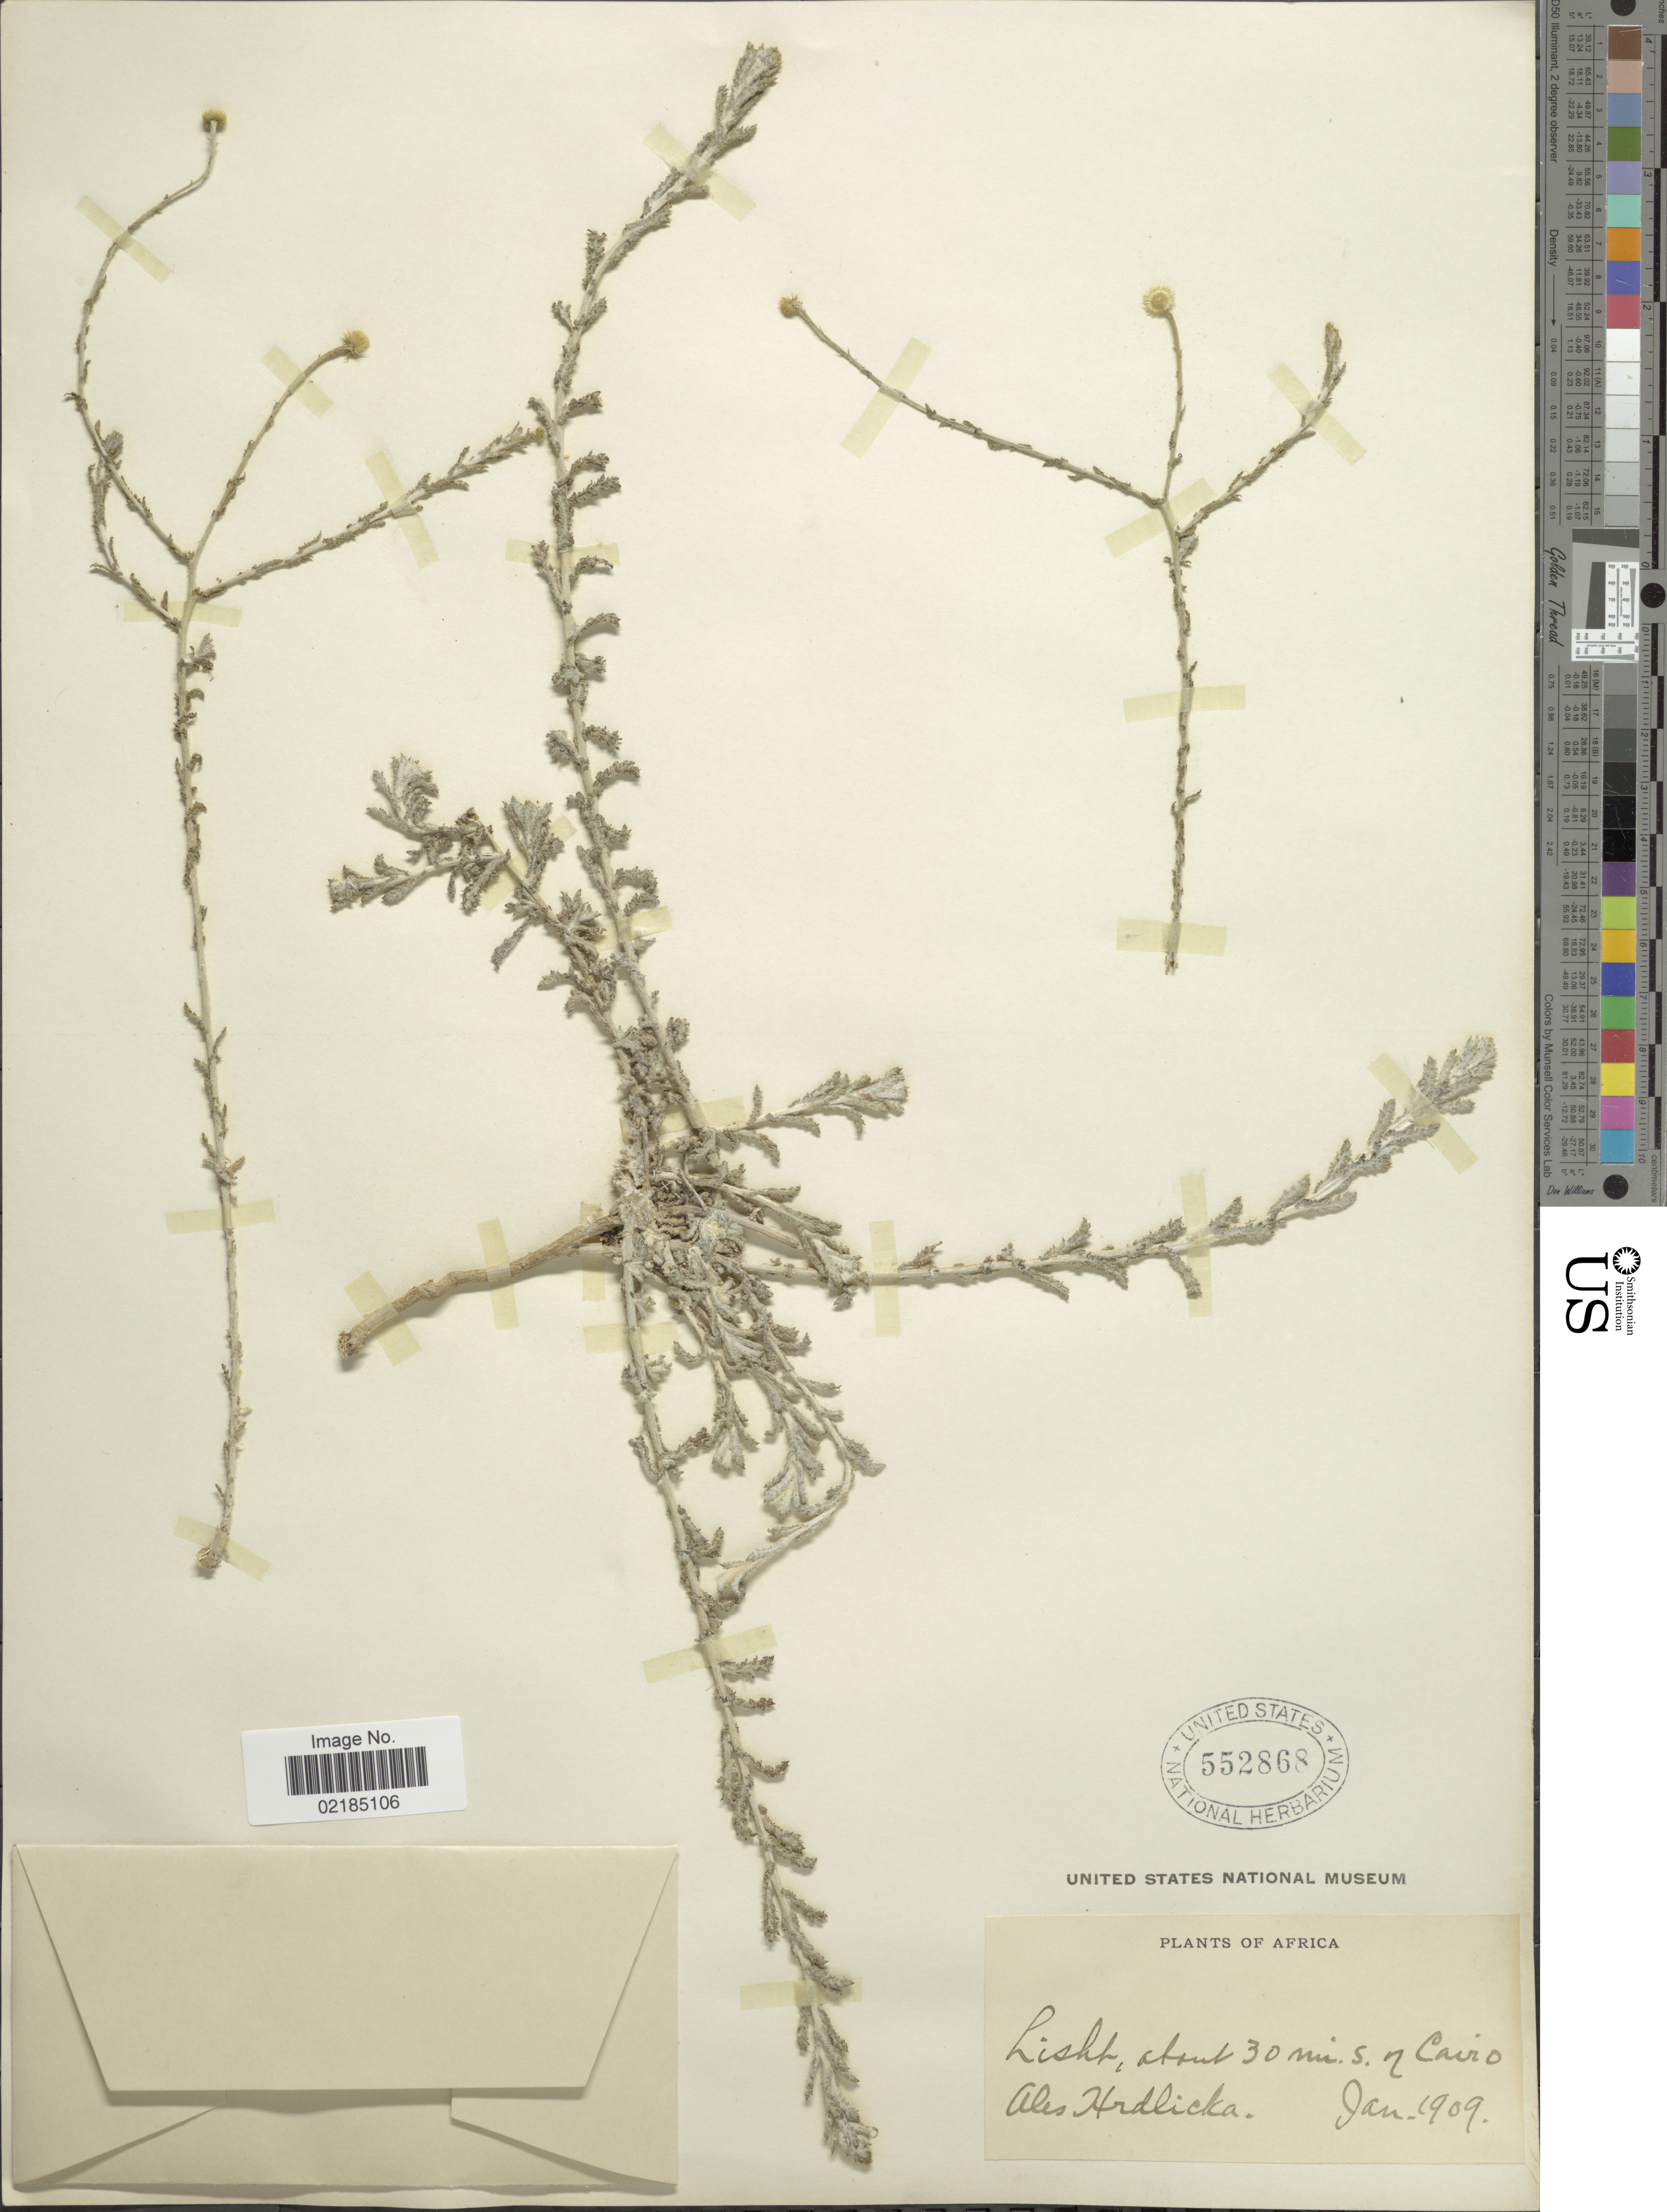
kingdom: Plantae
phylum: Tracheophyta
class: Magnoliopsida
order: Asterales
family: Asteraceae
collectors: A. Hrdlicka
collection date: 1909-01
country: Egypt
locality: Africa. Lisht, about 30 mi. S. of Cairo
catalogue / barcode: US 552868